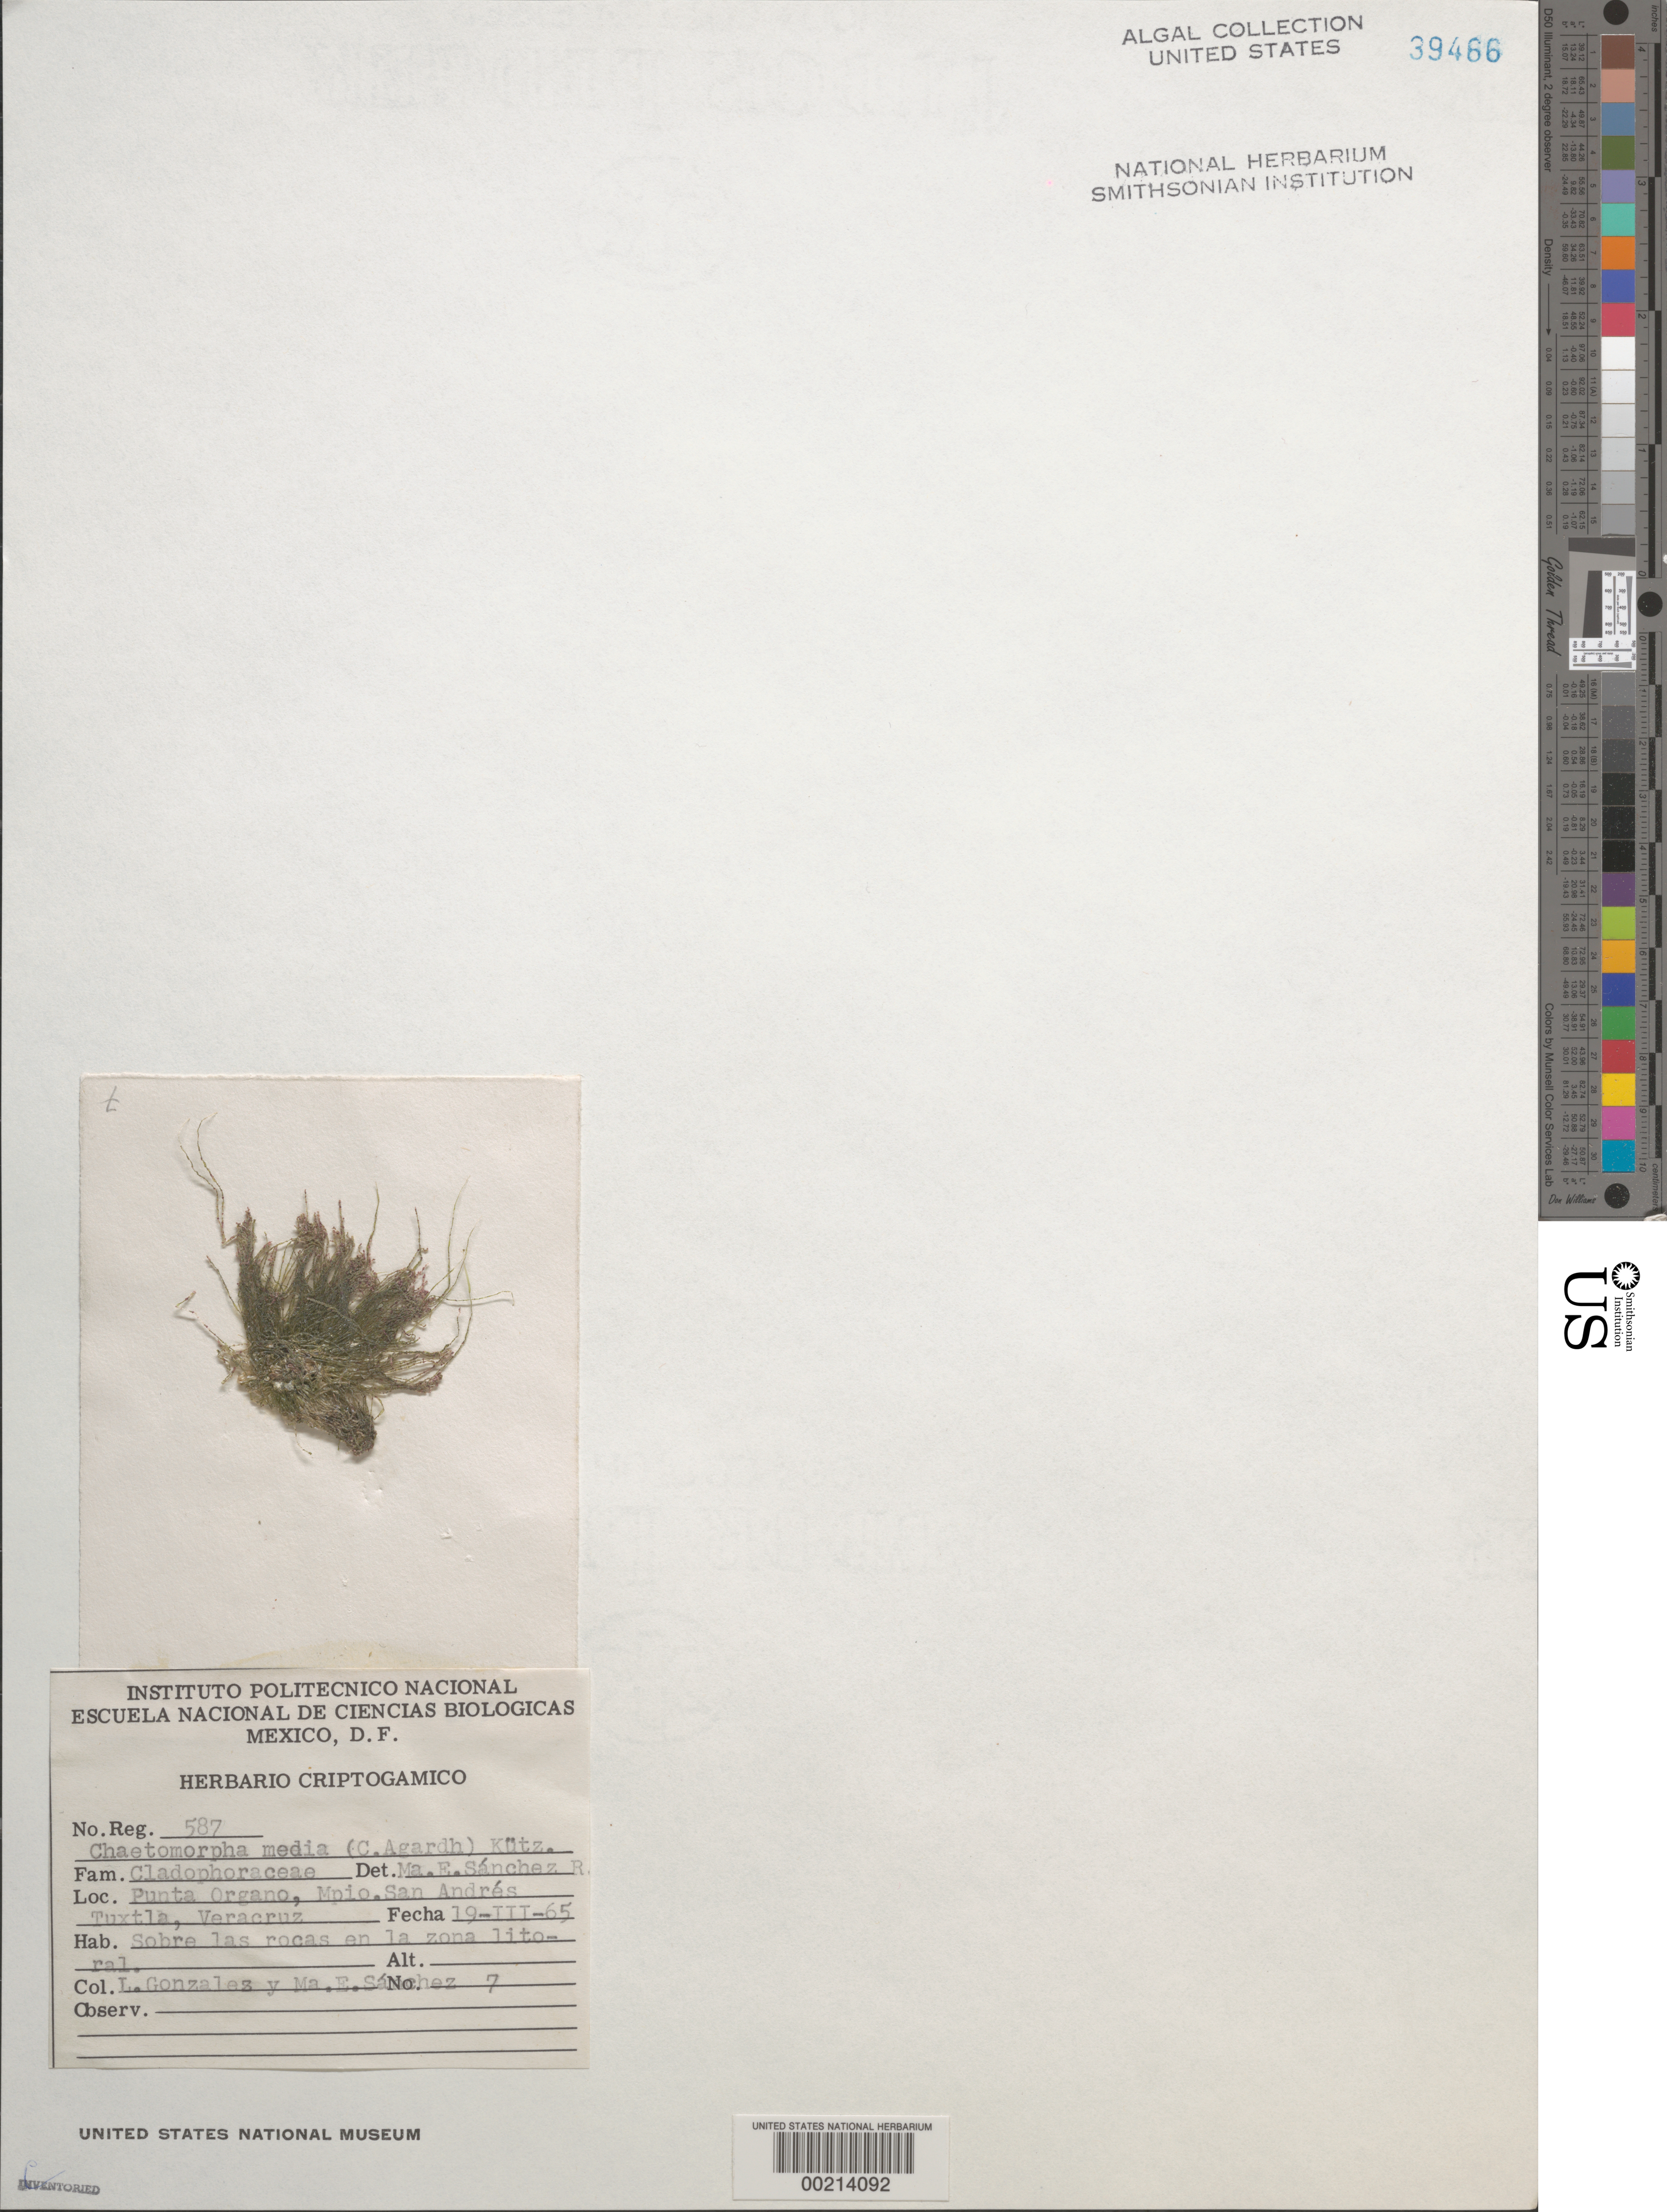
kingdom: Plantae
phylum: Chlorophyta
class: Ulvophyceae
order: Cladophorales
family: Cladophoraceae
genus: Chaetomorpha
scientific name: Chaetomorpha melagonium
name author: (F. Weber & D. Mohr) Kützing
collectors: L. Gonzales & M. Sánchez R.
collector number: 7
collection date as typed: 19 Mar 1965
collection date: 1965-03-19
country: Mexico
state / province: Veracruz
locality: Punta organo, San Andres Tuxtla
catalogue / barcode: US 39466